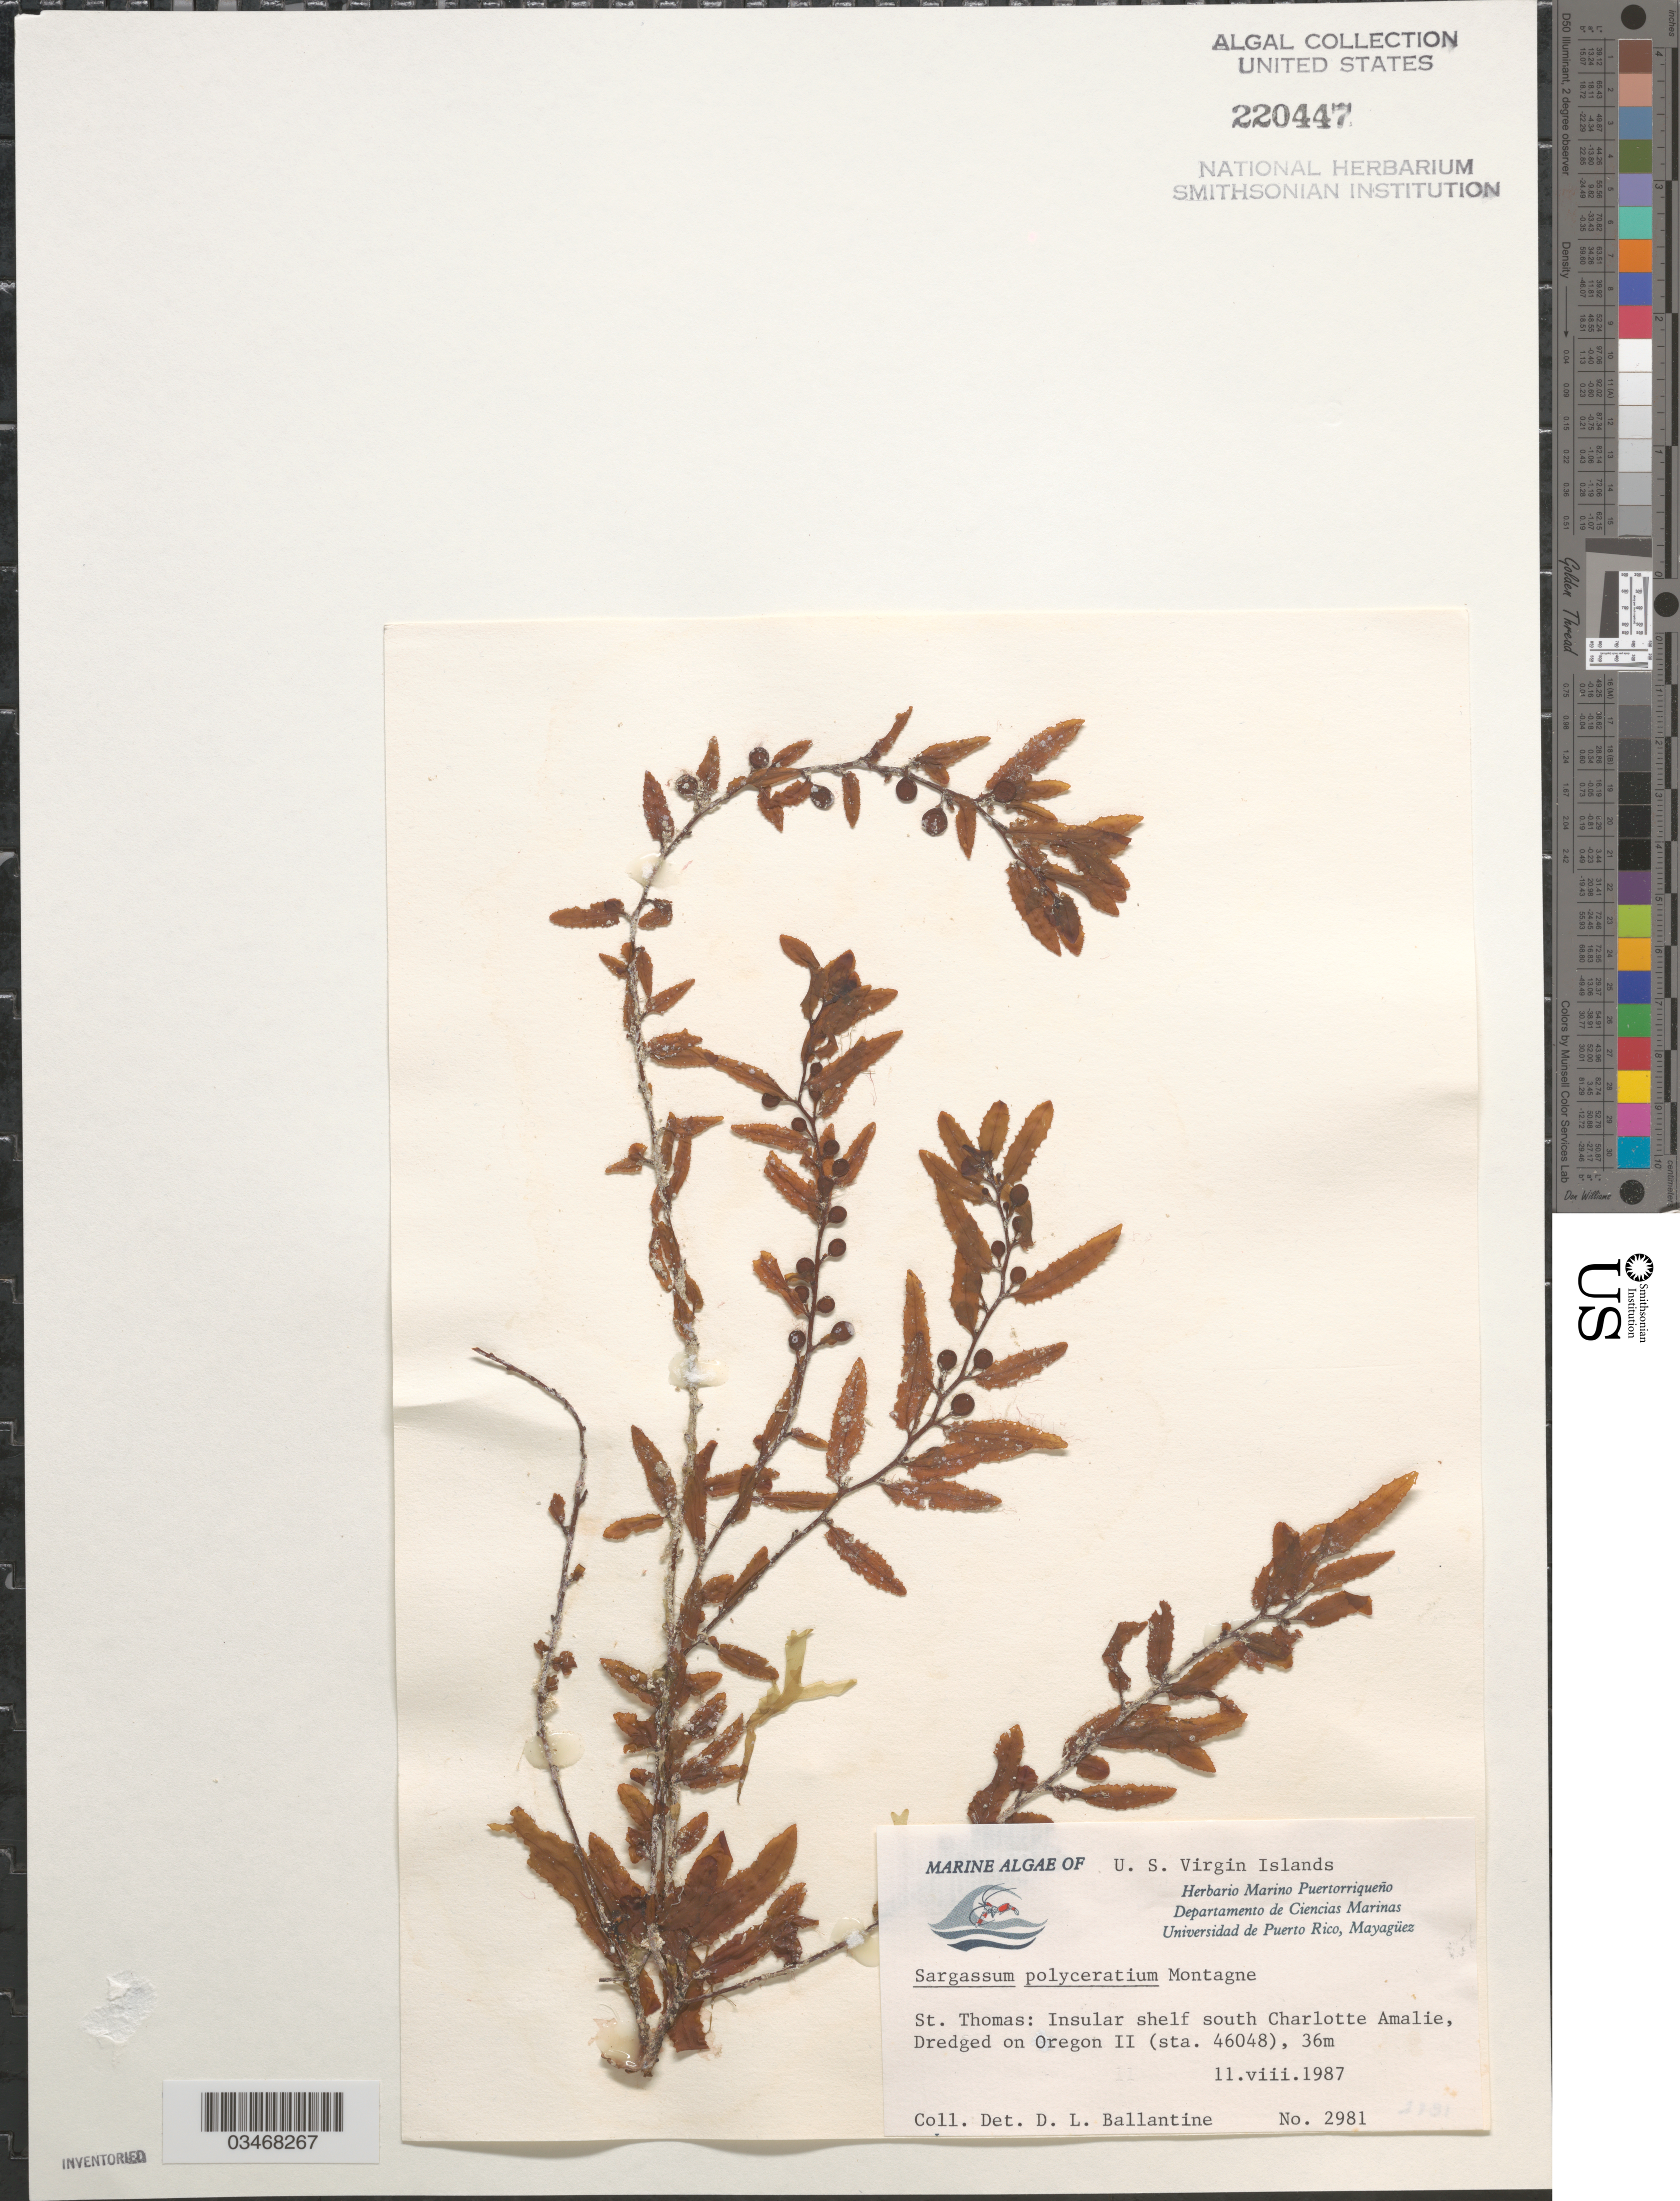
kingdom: Chromista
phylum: Ochrophyta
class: Phaeophyceae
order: Fucales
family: Sargassaceae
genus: Sargassum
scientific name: Sargassum polyceratium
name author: Mont.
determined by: Ballantine, D. L.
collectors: D.L. Ballantine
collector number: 2981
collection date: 1987-08-11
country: U.S. Virgin Islands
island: St. Thomas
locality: Insular shelf south Charlotte Amalie. Dredged on Oregon II (sta. 46048).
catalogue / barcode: US 220447